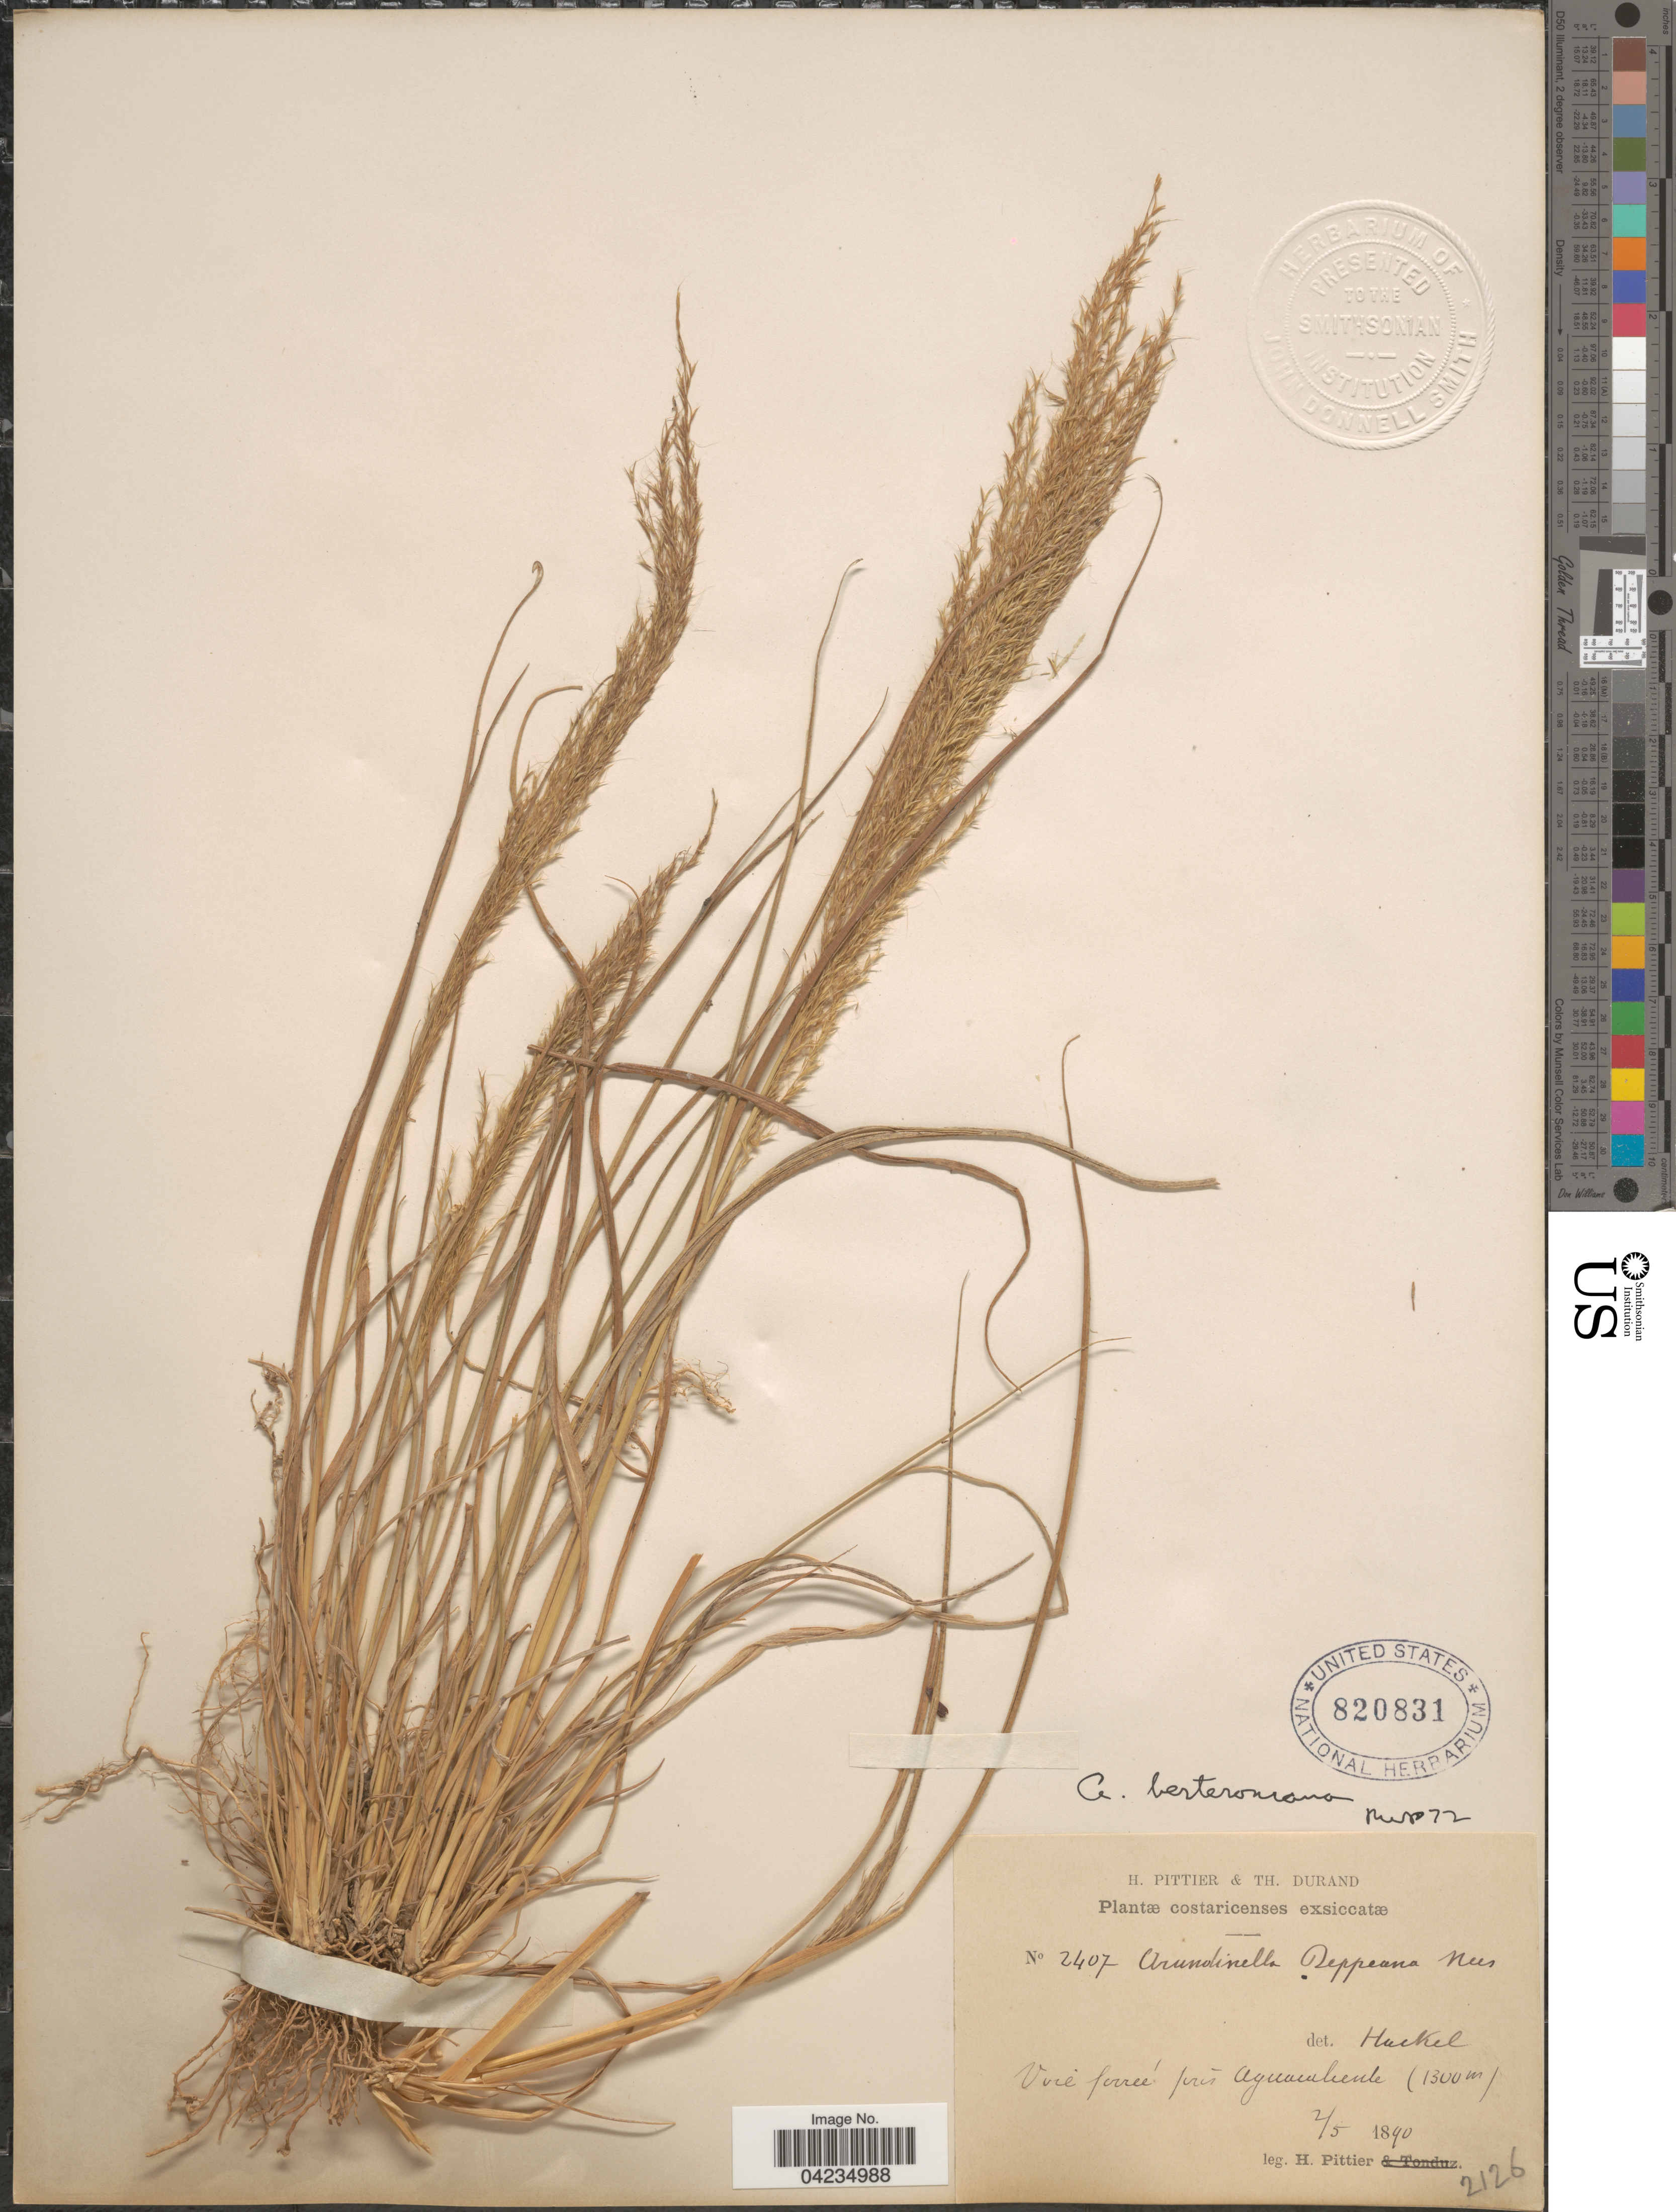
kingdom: Plantae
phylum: Tracheophyta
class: Liliopsida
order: Poales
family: Poaceae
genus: Arundinella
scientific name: Arundinella berteroniana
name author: (Schult.) Hitchc. & Chase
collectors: H. F. Pittier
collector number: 2407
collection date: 1890-05-02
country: Costa Rica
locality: Costaricenses. Voie ferreé près Aguacaliente.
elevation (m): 1300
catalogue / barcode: US 820831